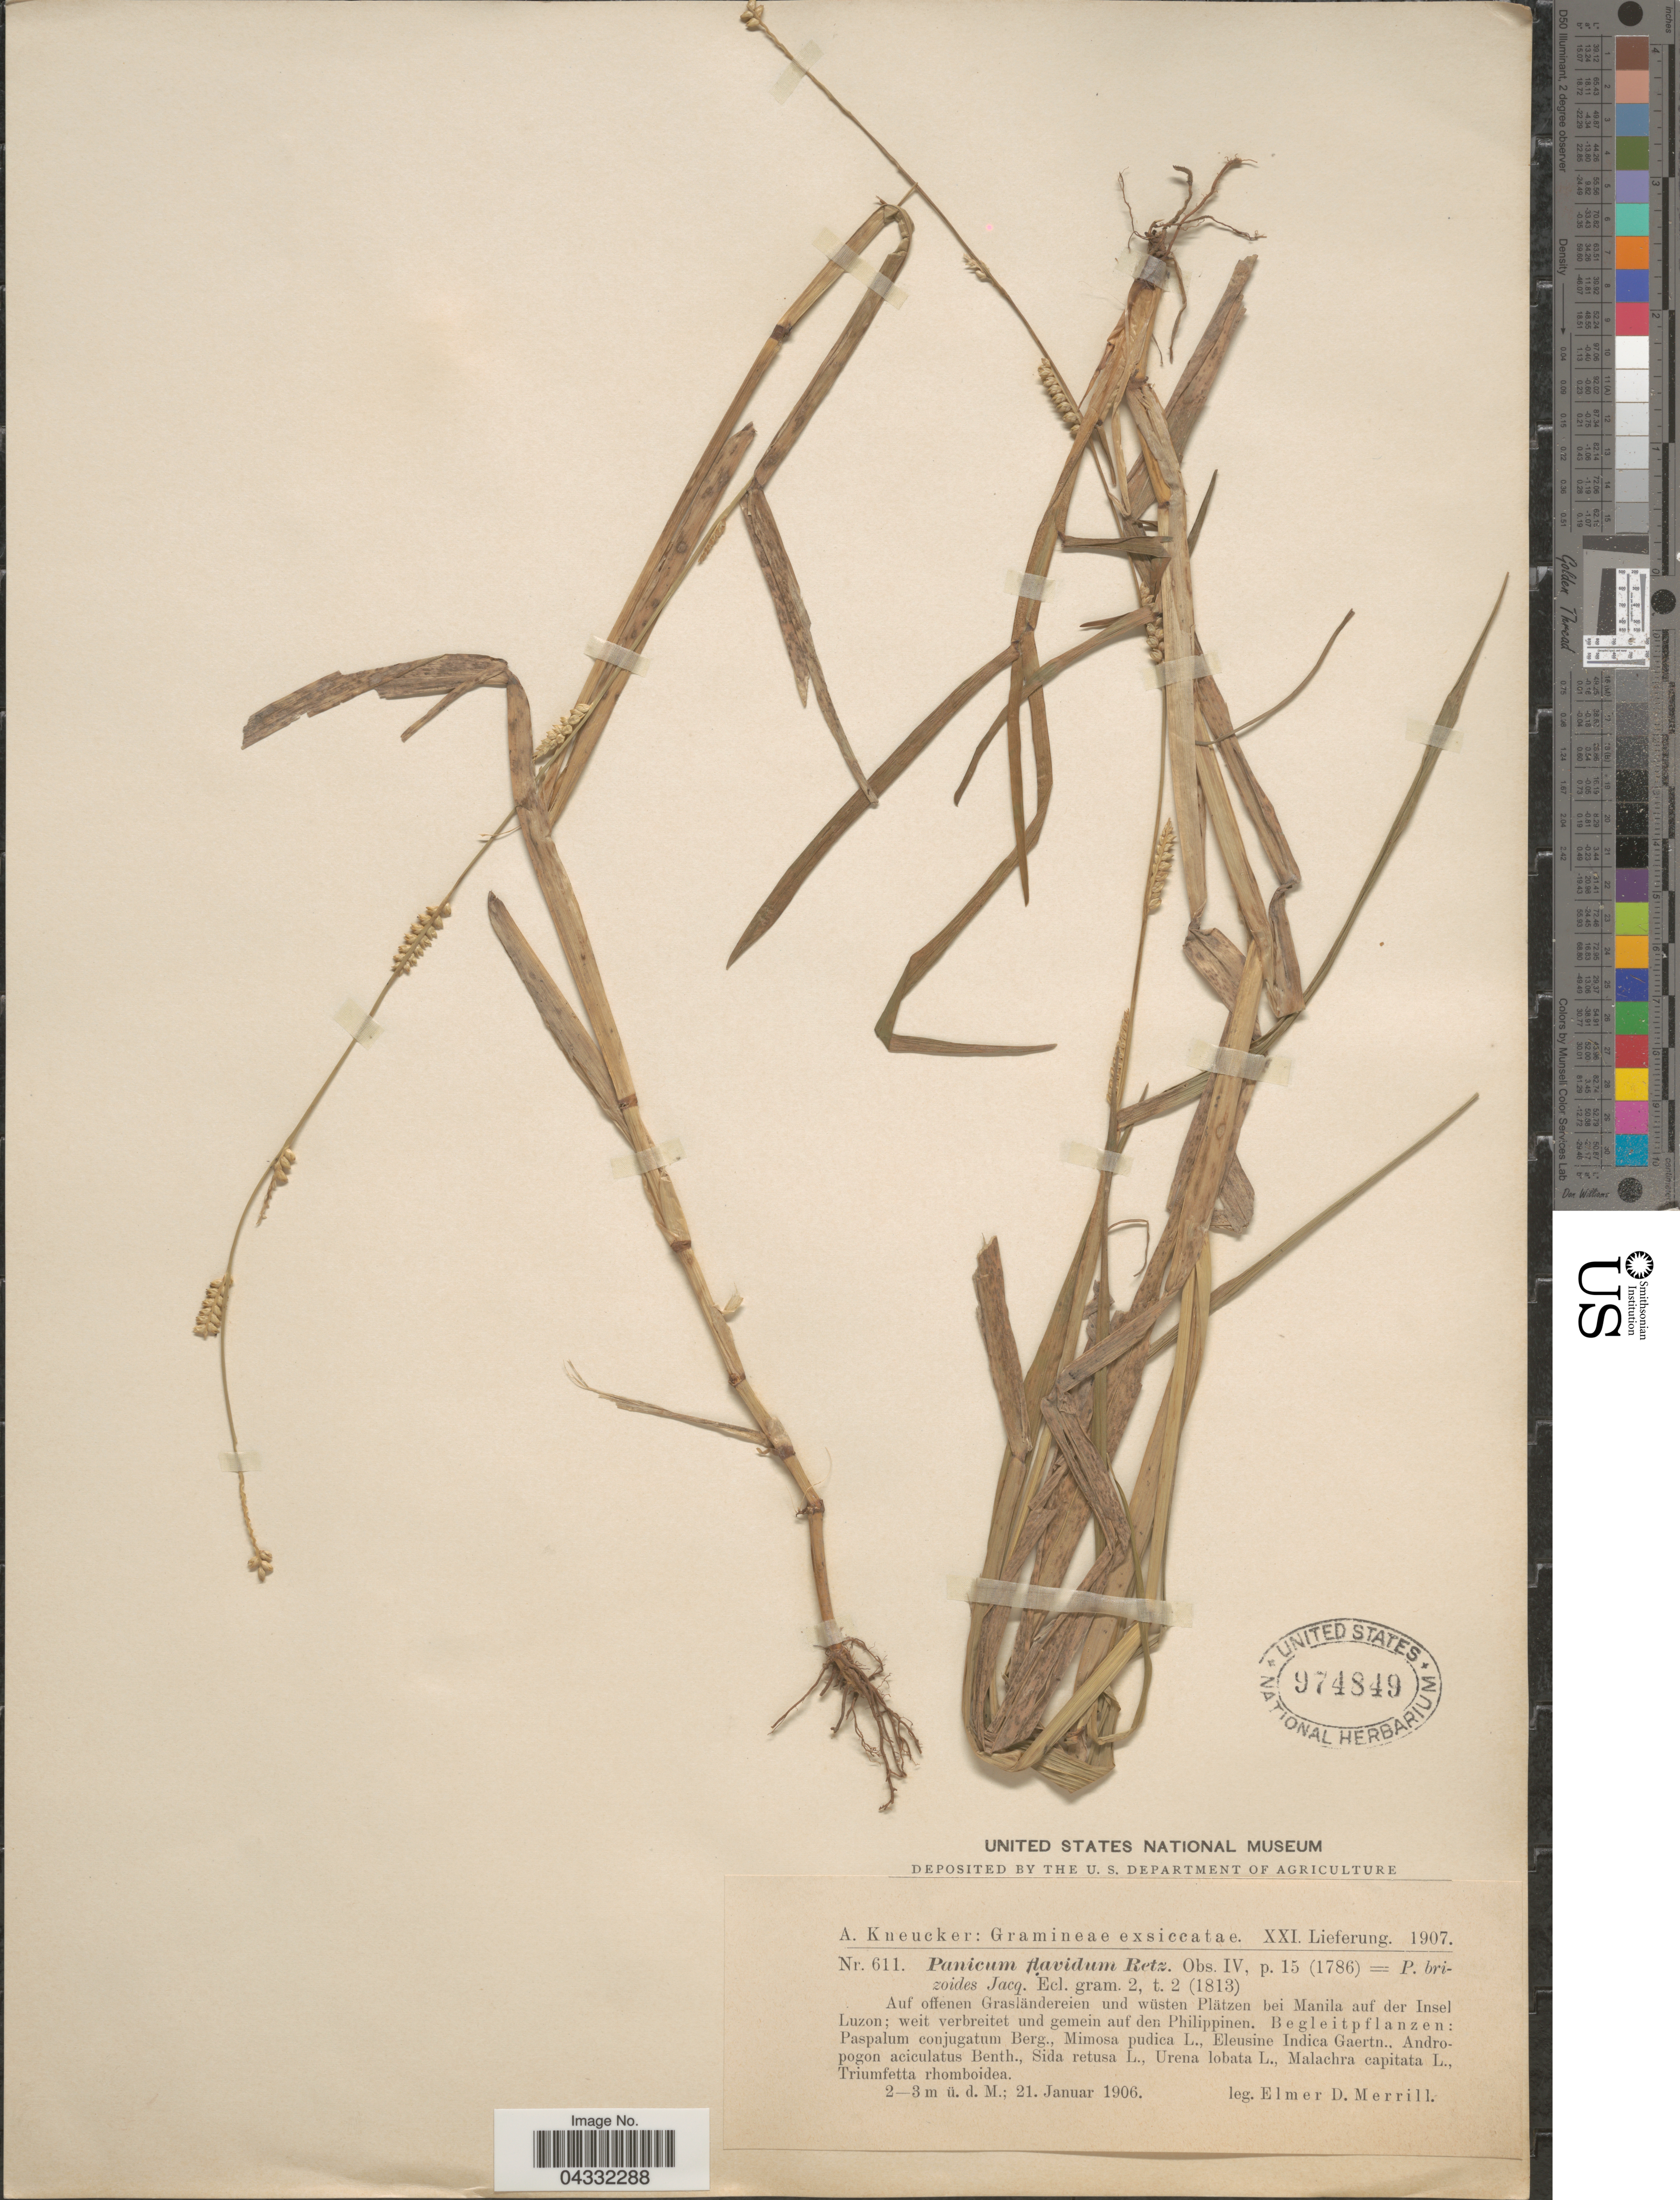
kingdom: Plantae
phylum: Tracheophyta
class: Liliopsida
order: Poales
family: Poaceae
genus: Setaria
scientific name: Setaria flavida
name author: (Retz.) Veldkamp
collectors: E. D. Merrill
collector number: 611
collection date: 1906-01-21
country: Philippines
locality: Auf offenen Grasländereien und wüsten Plätzen bei Manila auf der Insel Luzon; weit verbreitet und gemein auf den Philippinen.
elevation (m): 2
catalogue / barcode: US 974849